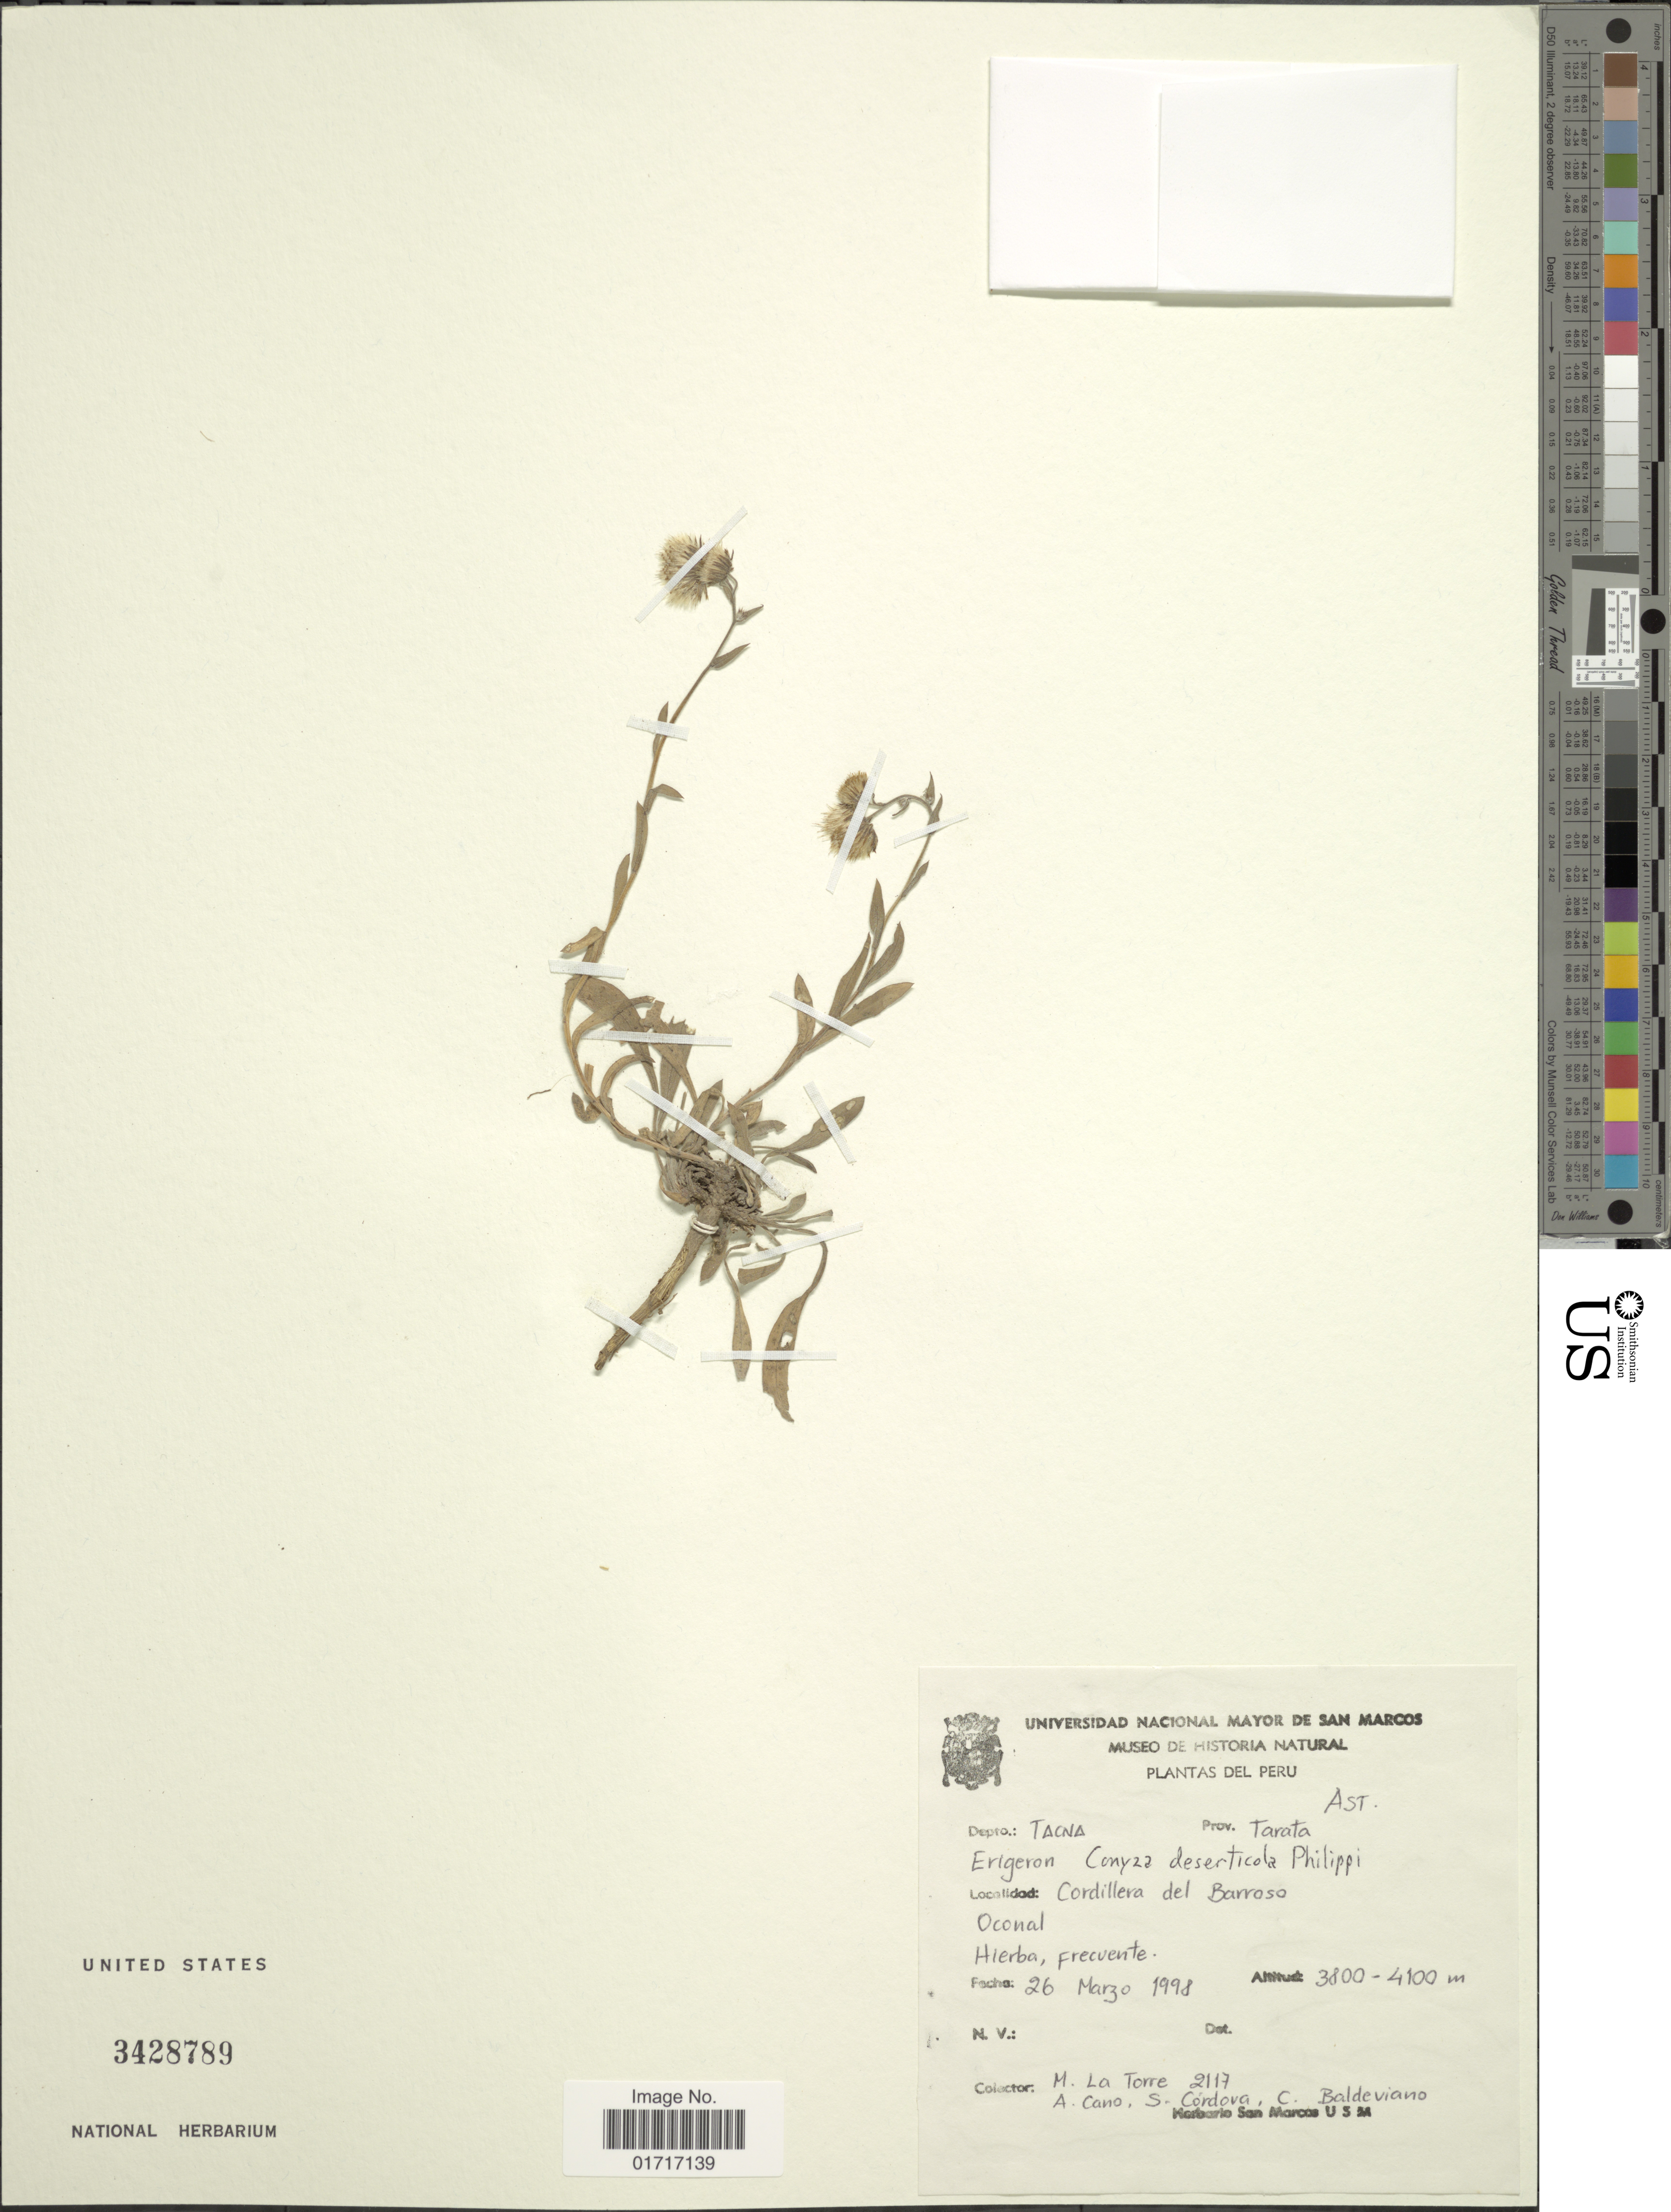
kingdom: Plantae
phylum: Tracheophyta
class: Magnoliopsida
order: Asterales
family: Asteraceae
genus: Conyza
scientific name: Conyza deserticola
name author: Phil.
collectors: M. I. La Torre, A. Cano, S. Cordova & C. Baldevianio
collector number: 2117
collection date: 1998-03-26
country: Peru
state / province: Tacna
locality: Cordillera del Barroso, Oconal, Prov. Tarata, Dept. Tacna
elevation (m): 3800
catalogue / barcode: US 3428789